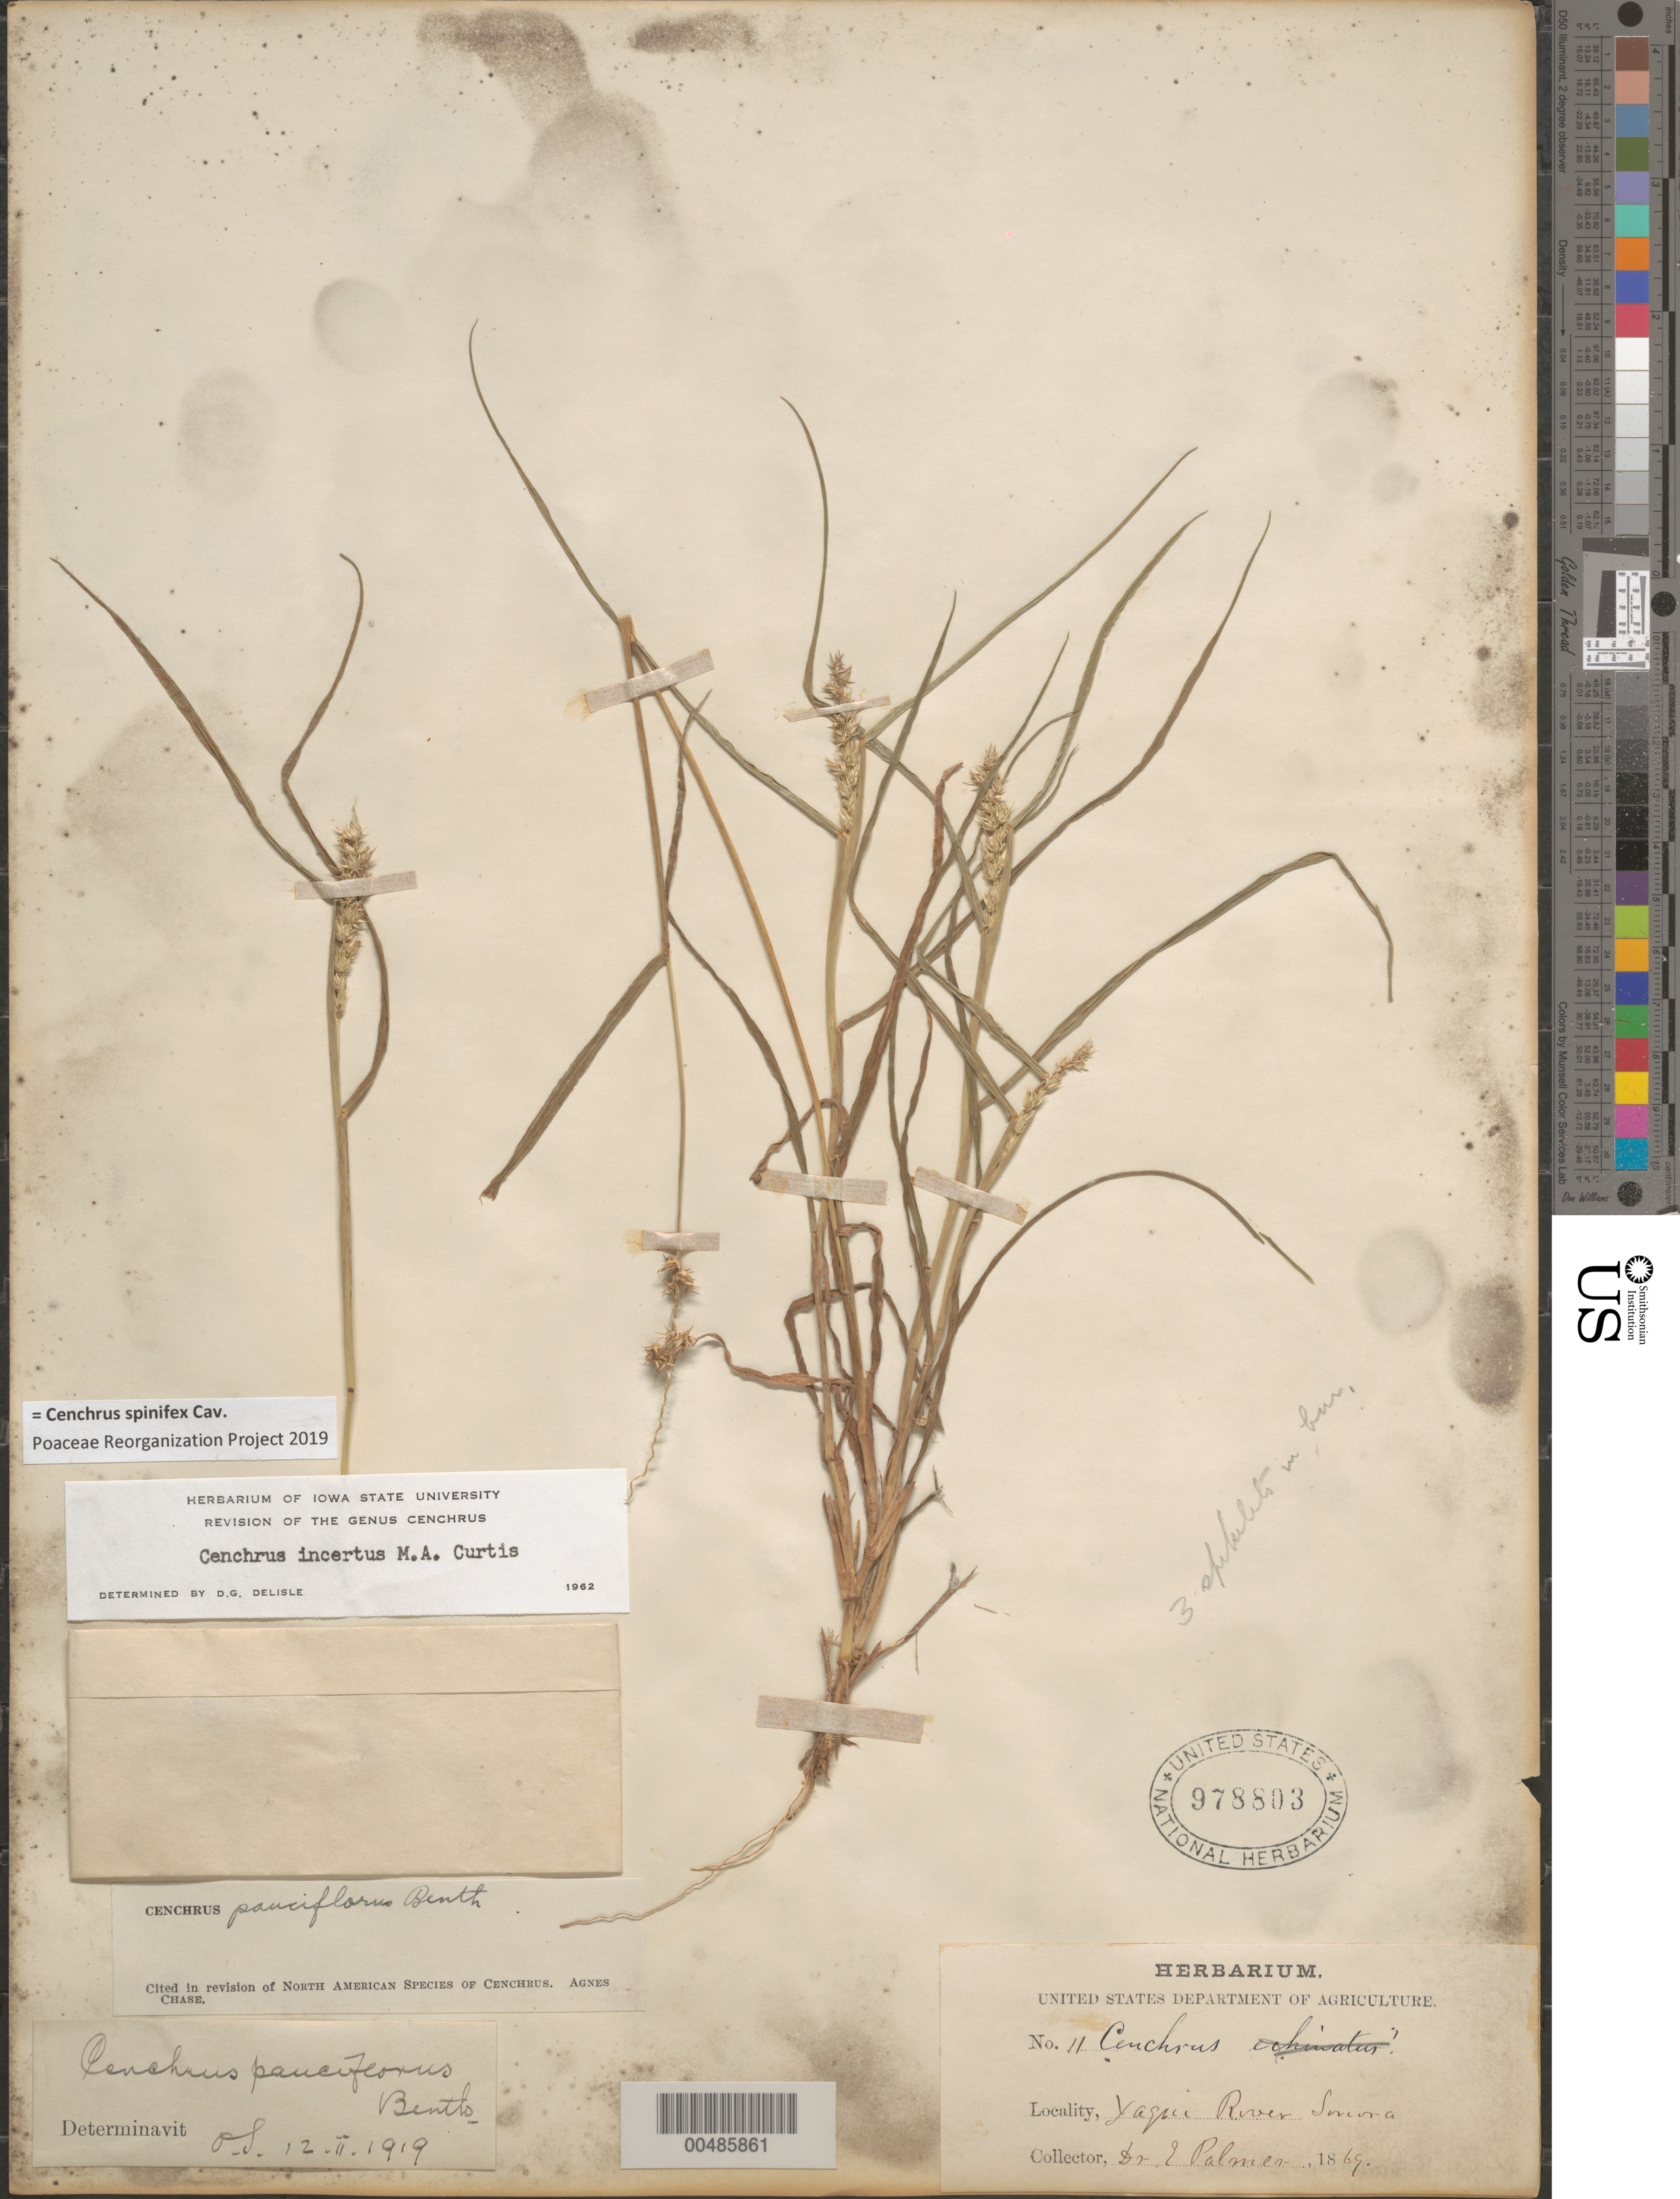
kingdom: Plantae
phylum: Tracheophyta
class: Liliopsida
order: Poales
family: Poaceae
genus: Cenchrus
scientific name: Cenchrus spinifex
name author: Cav.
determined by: Poaceae Reorganization Project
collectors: E. Palmer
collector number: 11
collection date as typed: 1869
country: Mexico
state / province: Sonora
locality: Yaqui River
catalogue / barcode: US 978803